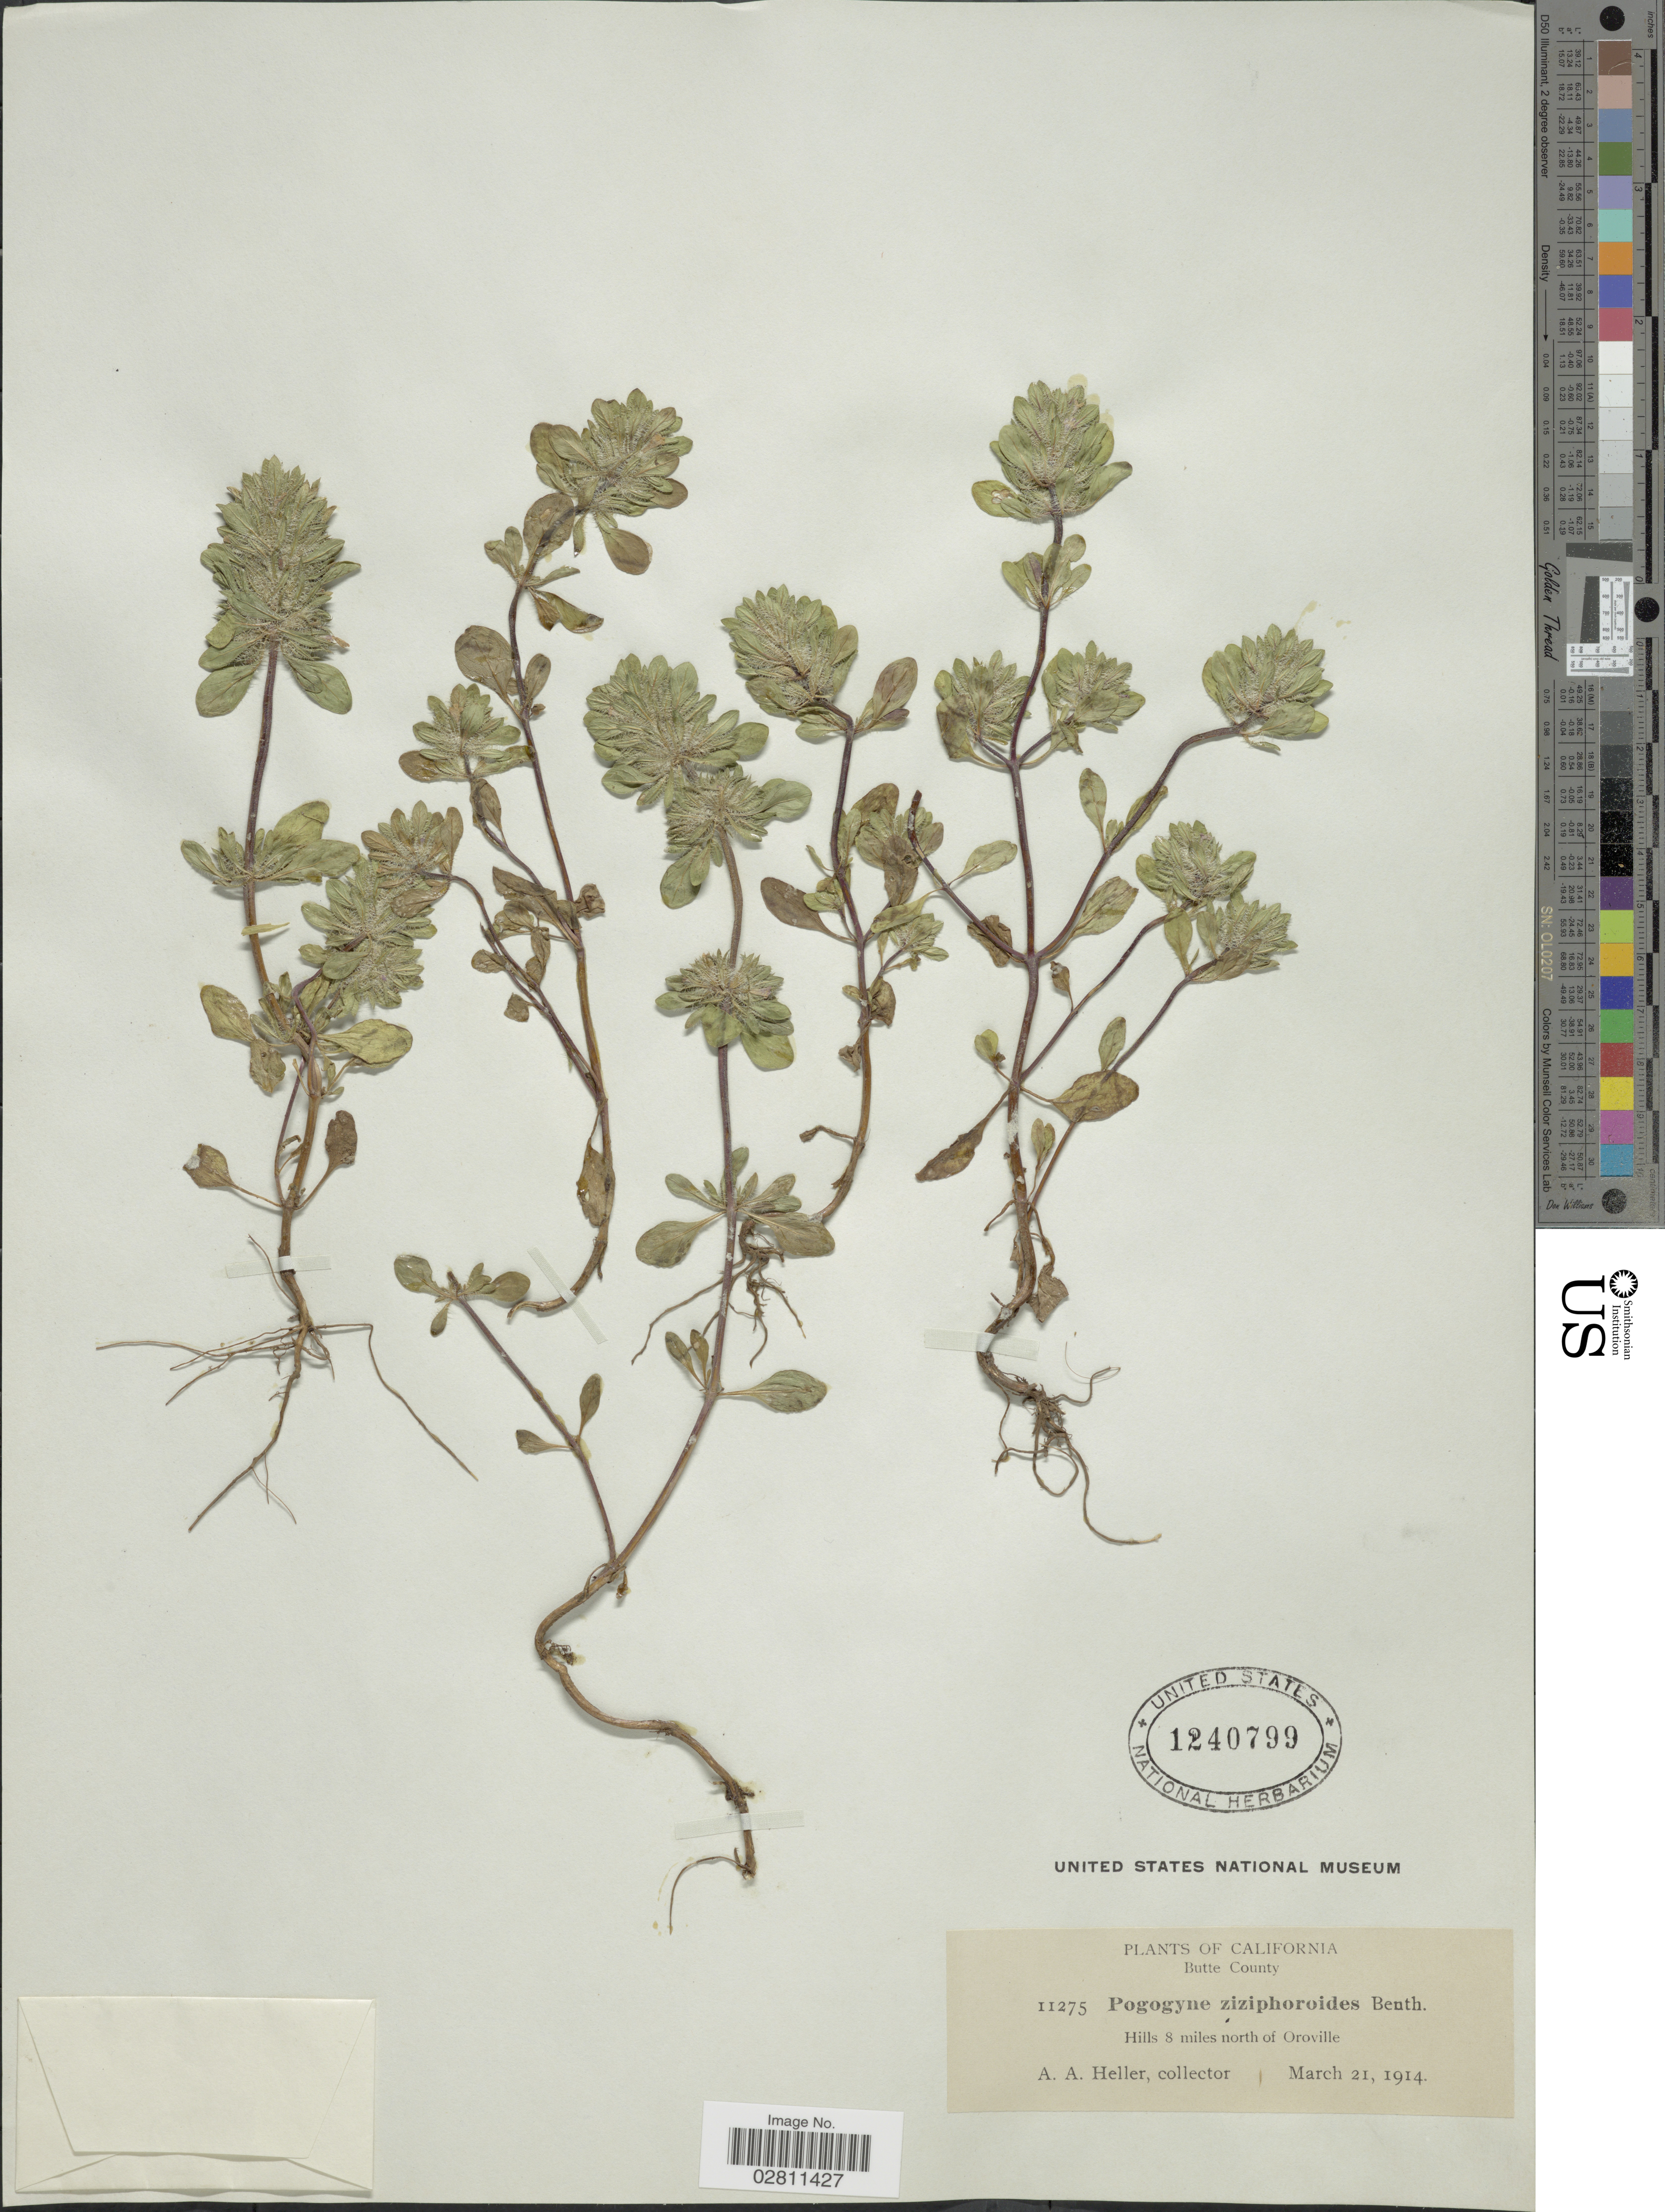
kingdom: Plantae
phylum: Tracheophyta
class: Magnoliopsida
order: Lamiales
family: Lamiaceae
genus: Pogogyne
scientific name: Pogogyne ziziphoroides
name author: Benth.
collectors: A. A. Heller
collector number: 11275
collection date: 1914-03-21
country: United States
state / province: California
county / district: Butte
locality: Butte County. Hills 8 miles north of Oroville.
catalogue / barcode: US 1240799